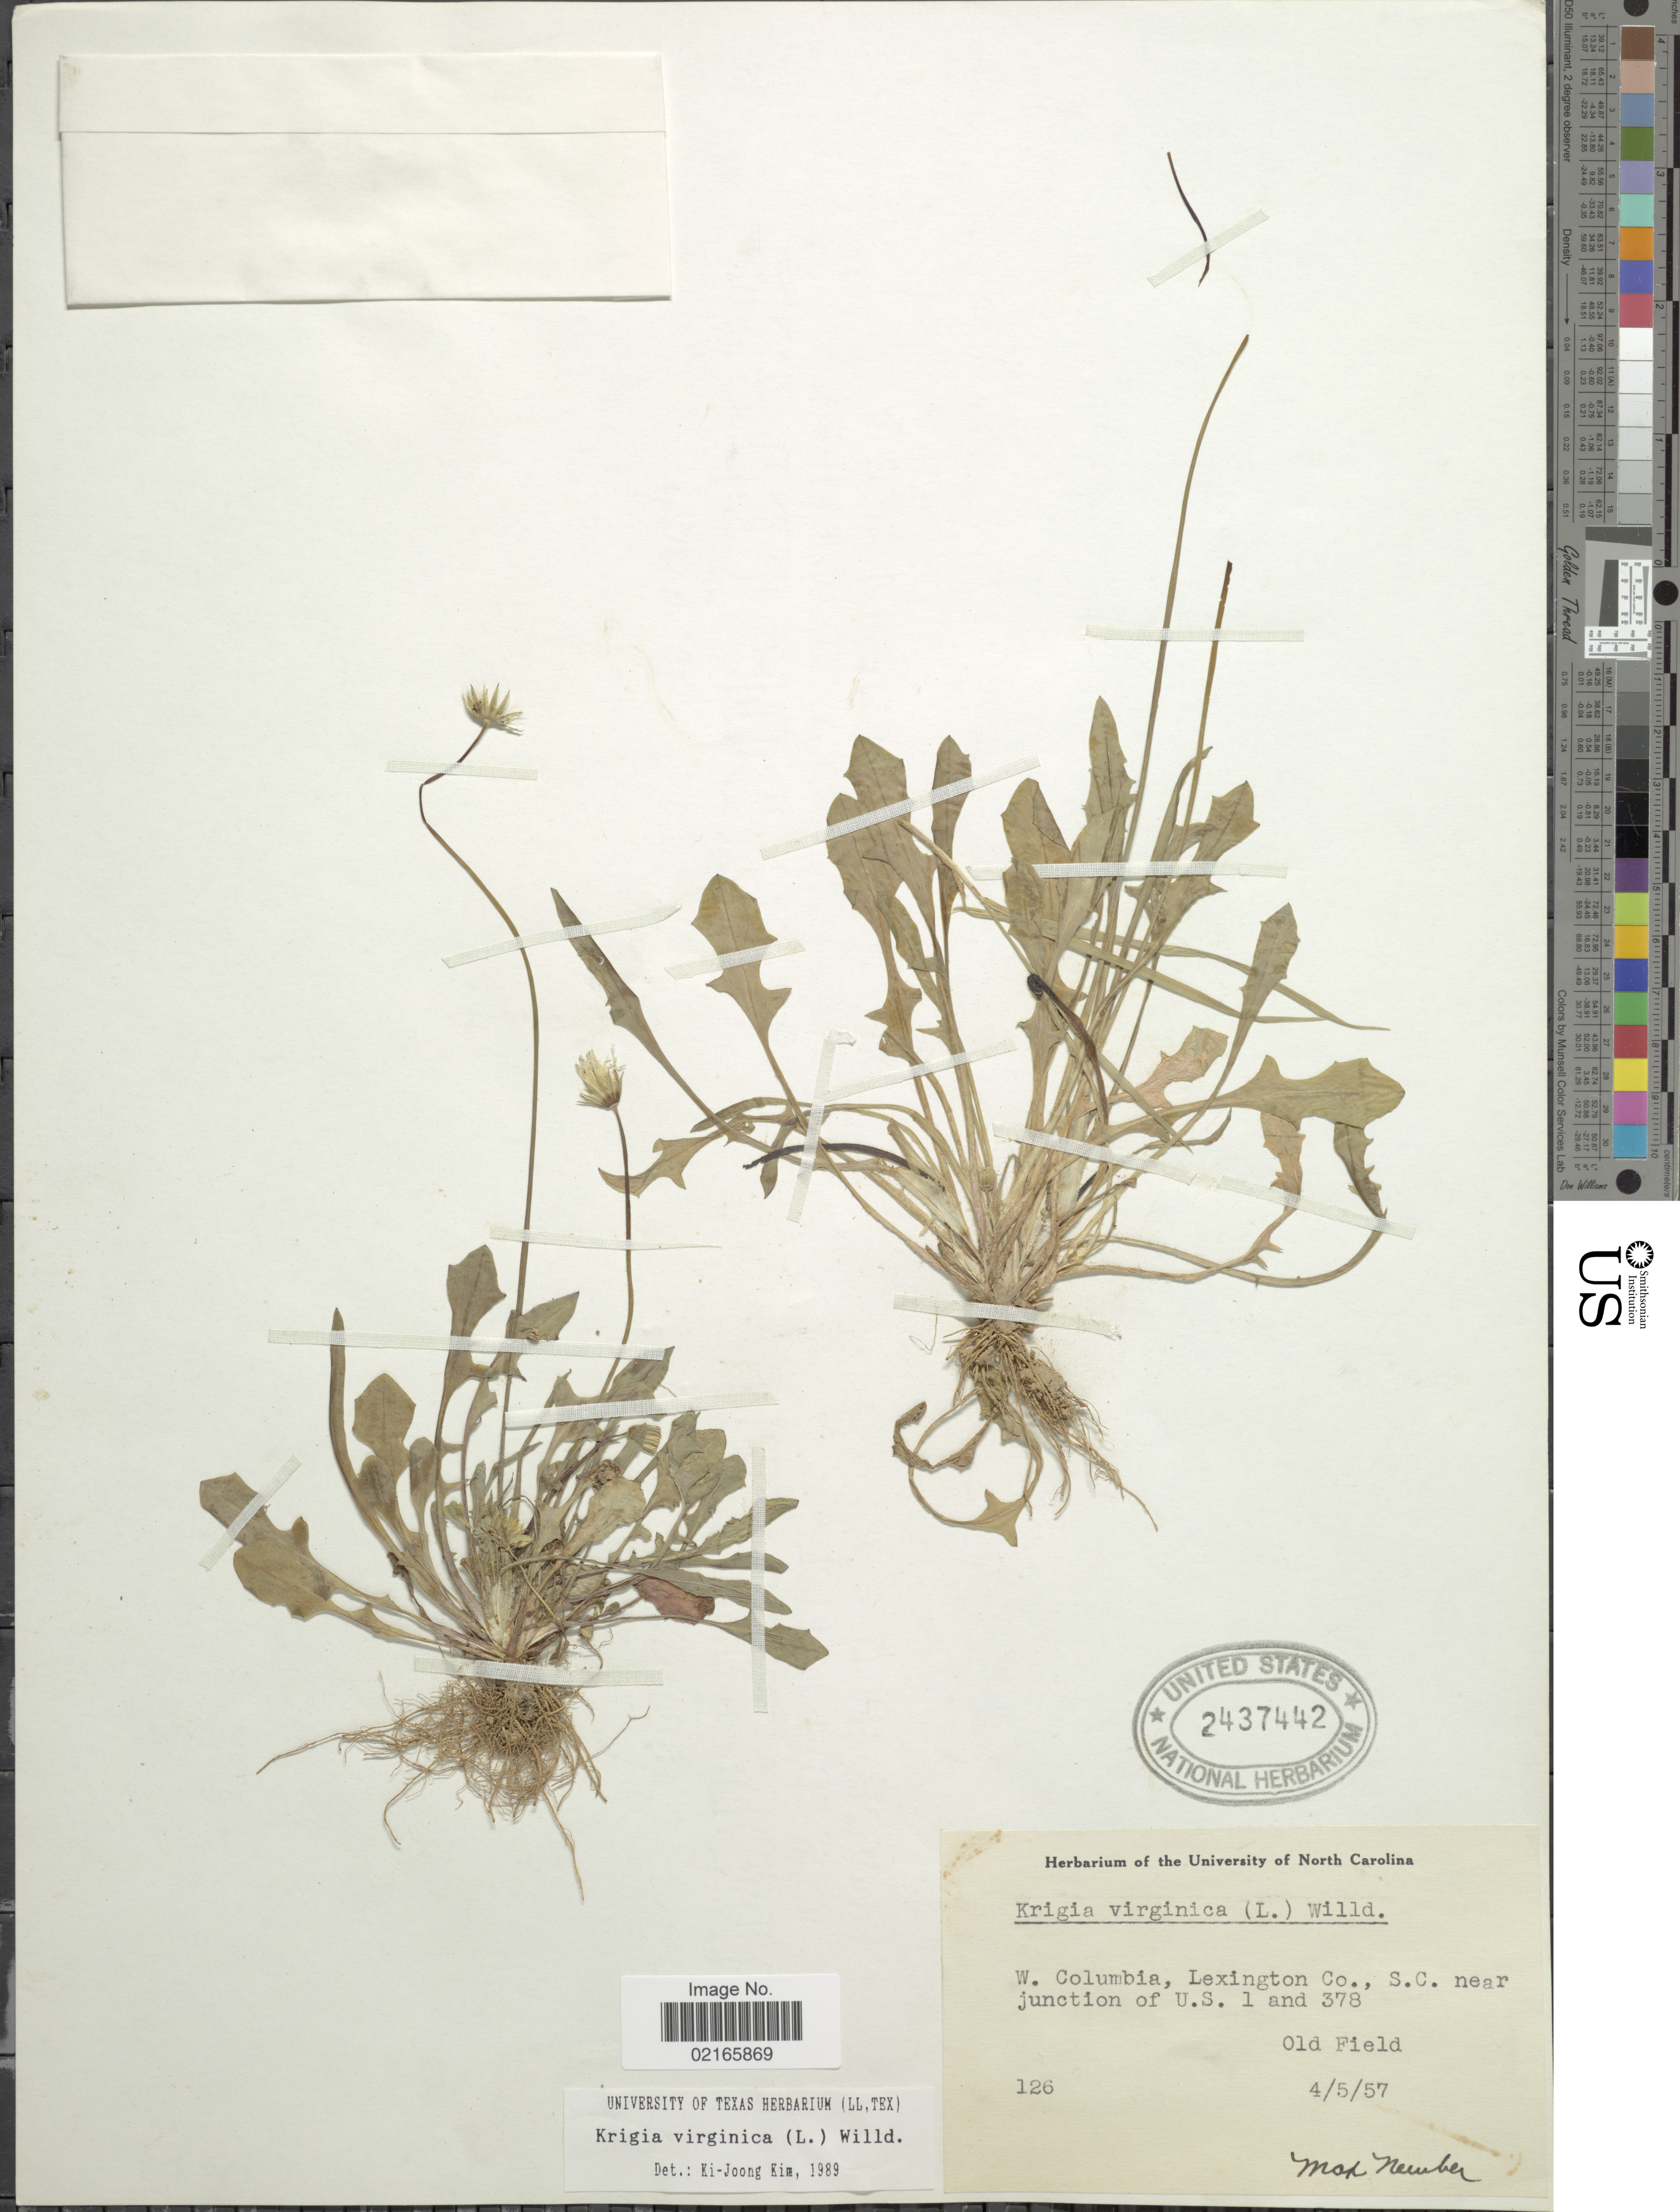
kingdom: Plantae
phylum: Tracheophyta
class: Magnoliopsida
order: Asterales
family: Asteraceae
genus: Krigia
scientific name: Krigia virginica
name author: (L.) Willd.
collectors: M. Newber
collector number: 126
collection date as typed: Transcribed d/m/y: 5/4/57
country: United States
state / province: South Carolina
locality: W. Columbia, Lexington Co., S.C. near junction of U.S. 1 and 378, old field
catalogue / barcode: US 2437442